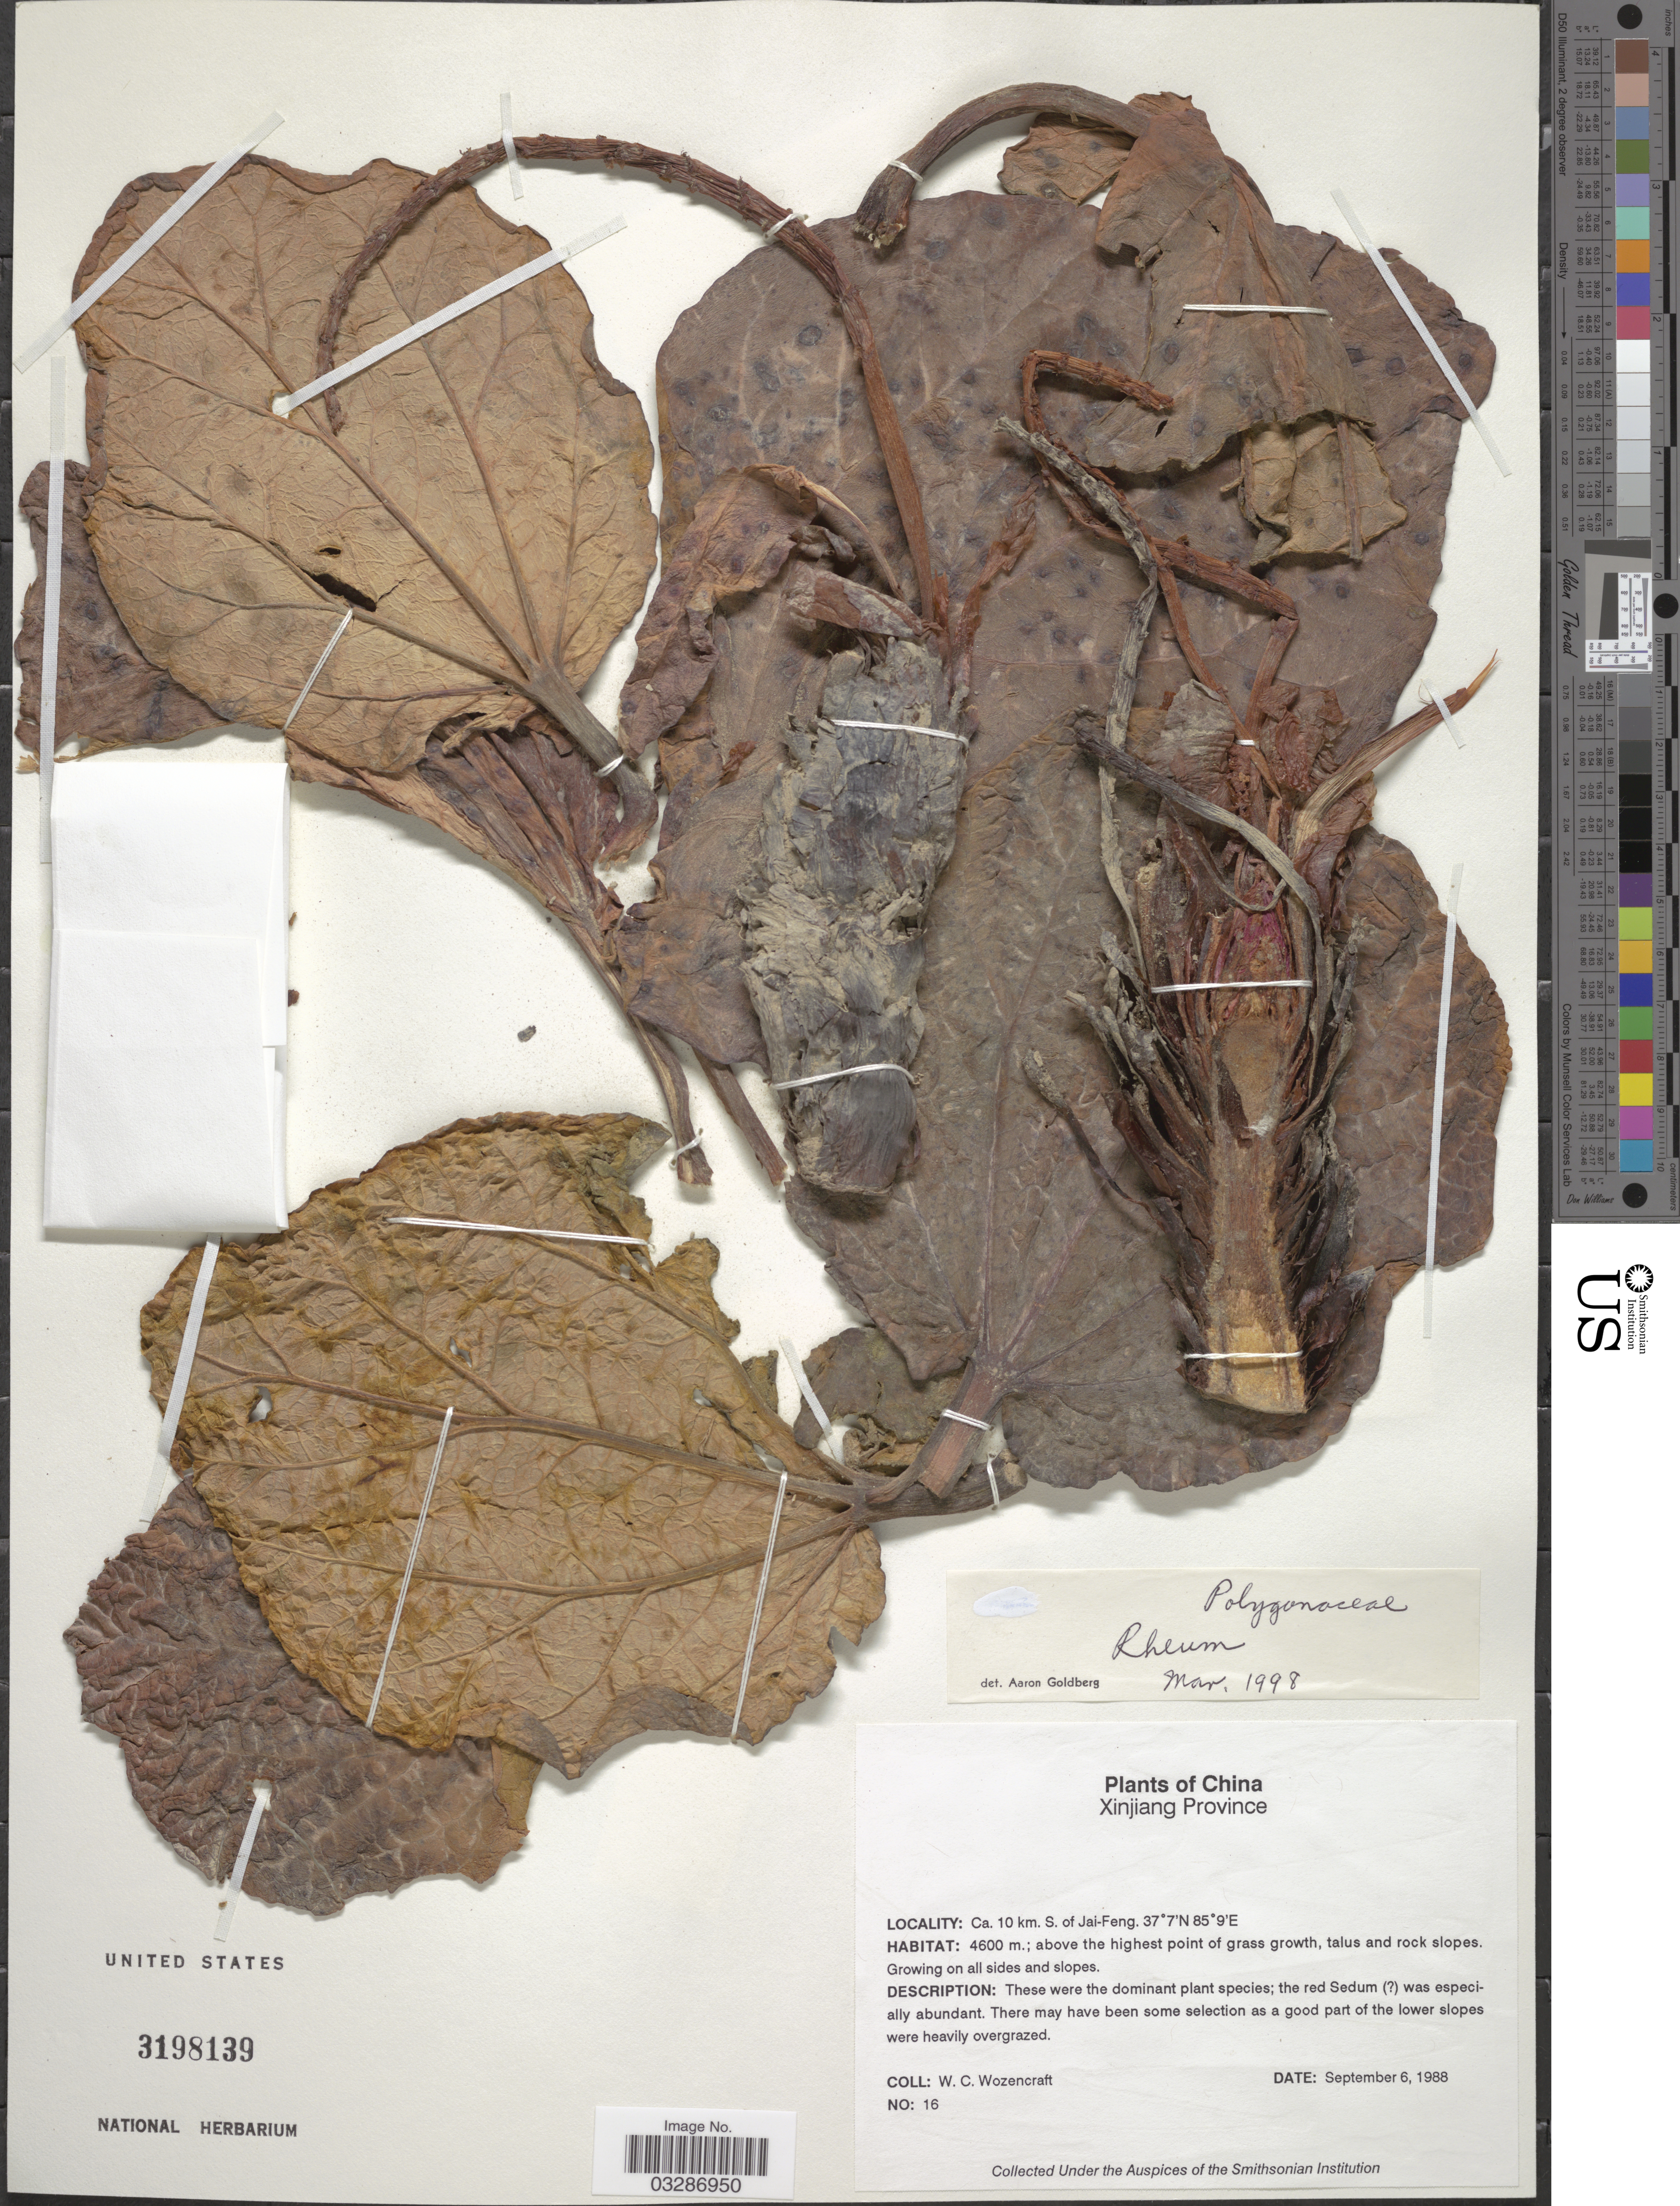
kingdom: Plantae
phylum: Tracheophyta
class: Magnoliopsida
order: Caryophyllales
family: Polygonaceae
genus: Rheum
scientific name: Rheum sp.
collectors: W. Wozencraft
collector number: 16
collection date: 1988-09-06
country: China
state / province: Xinjiang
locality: Ca. 10 km. S. of Jai-Feng.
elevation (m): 4600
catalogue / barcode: US 3198139